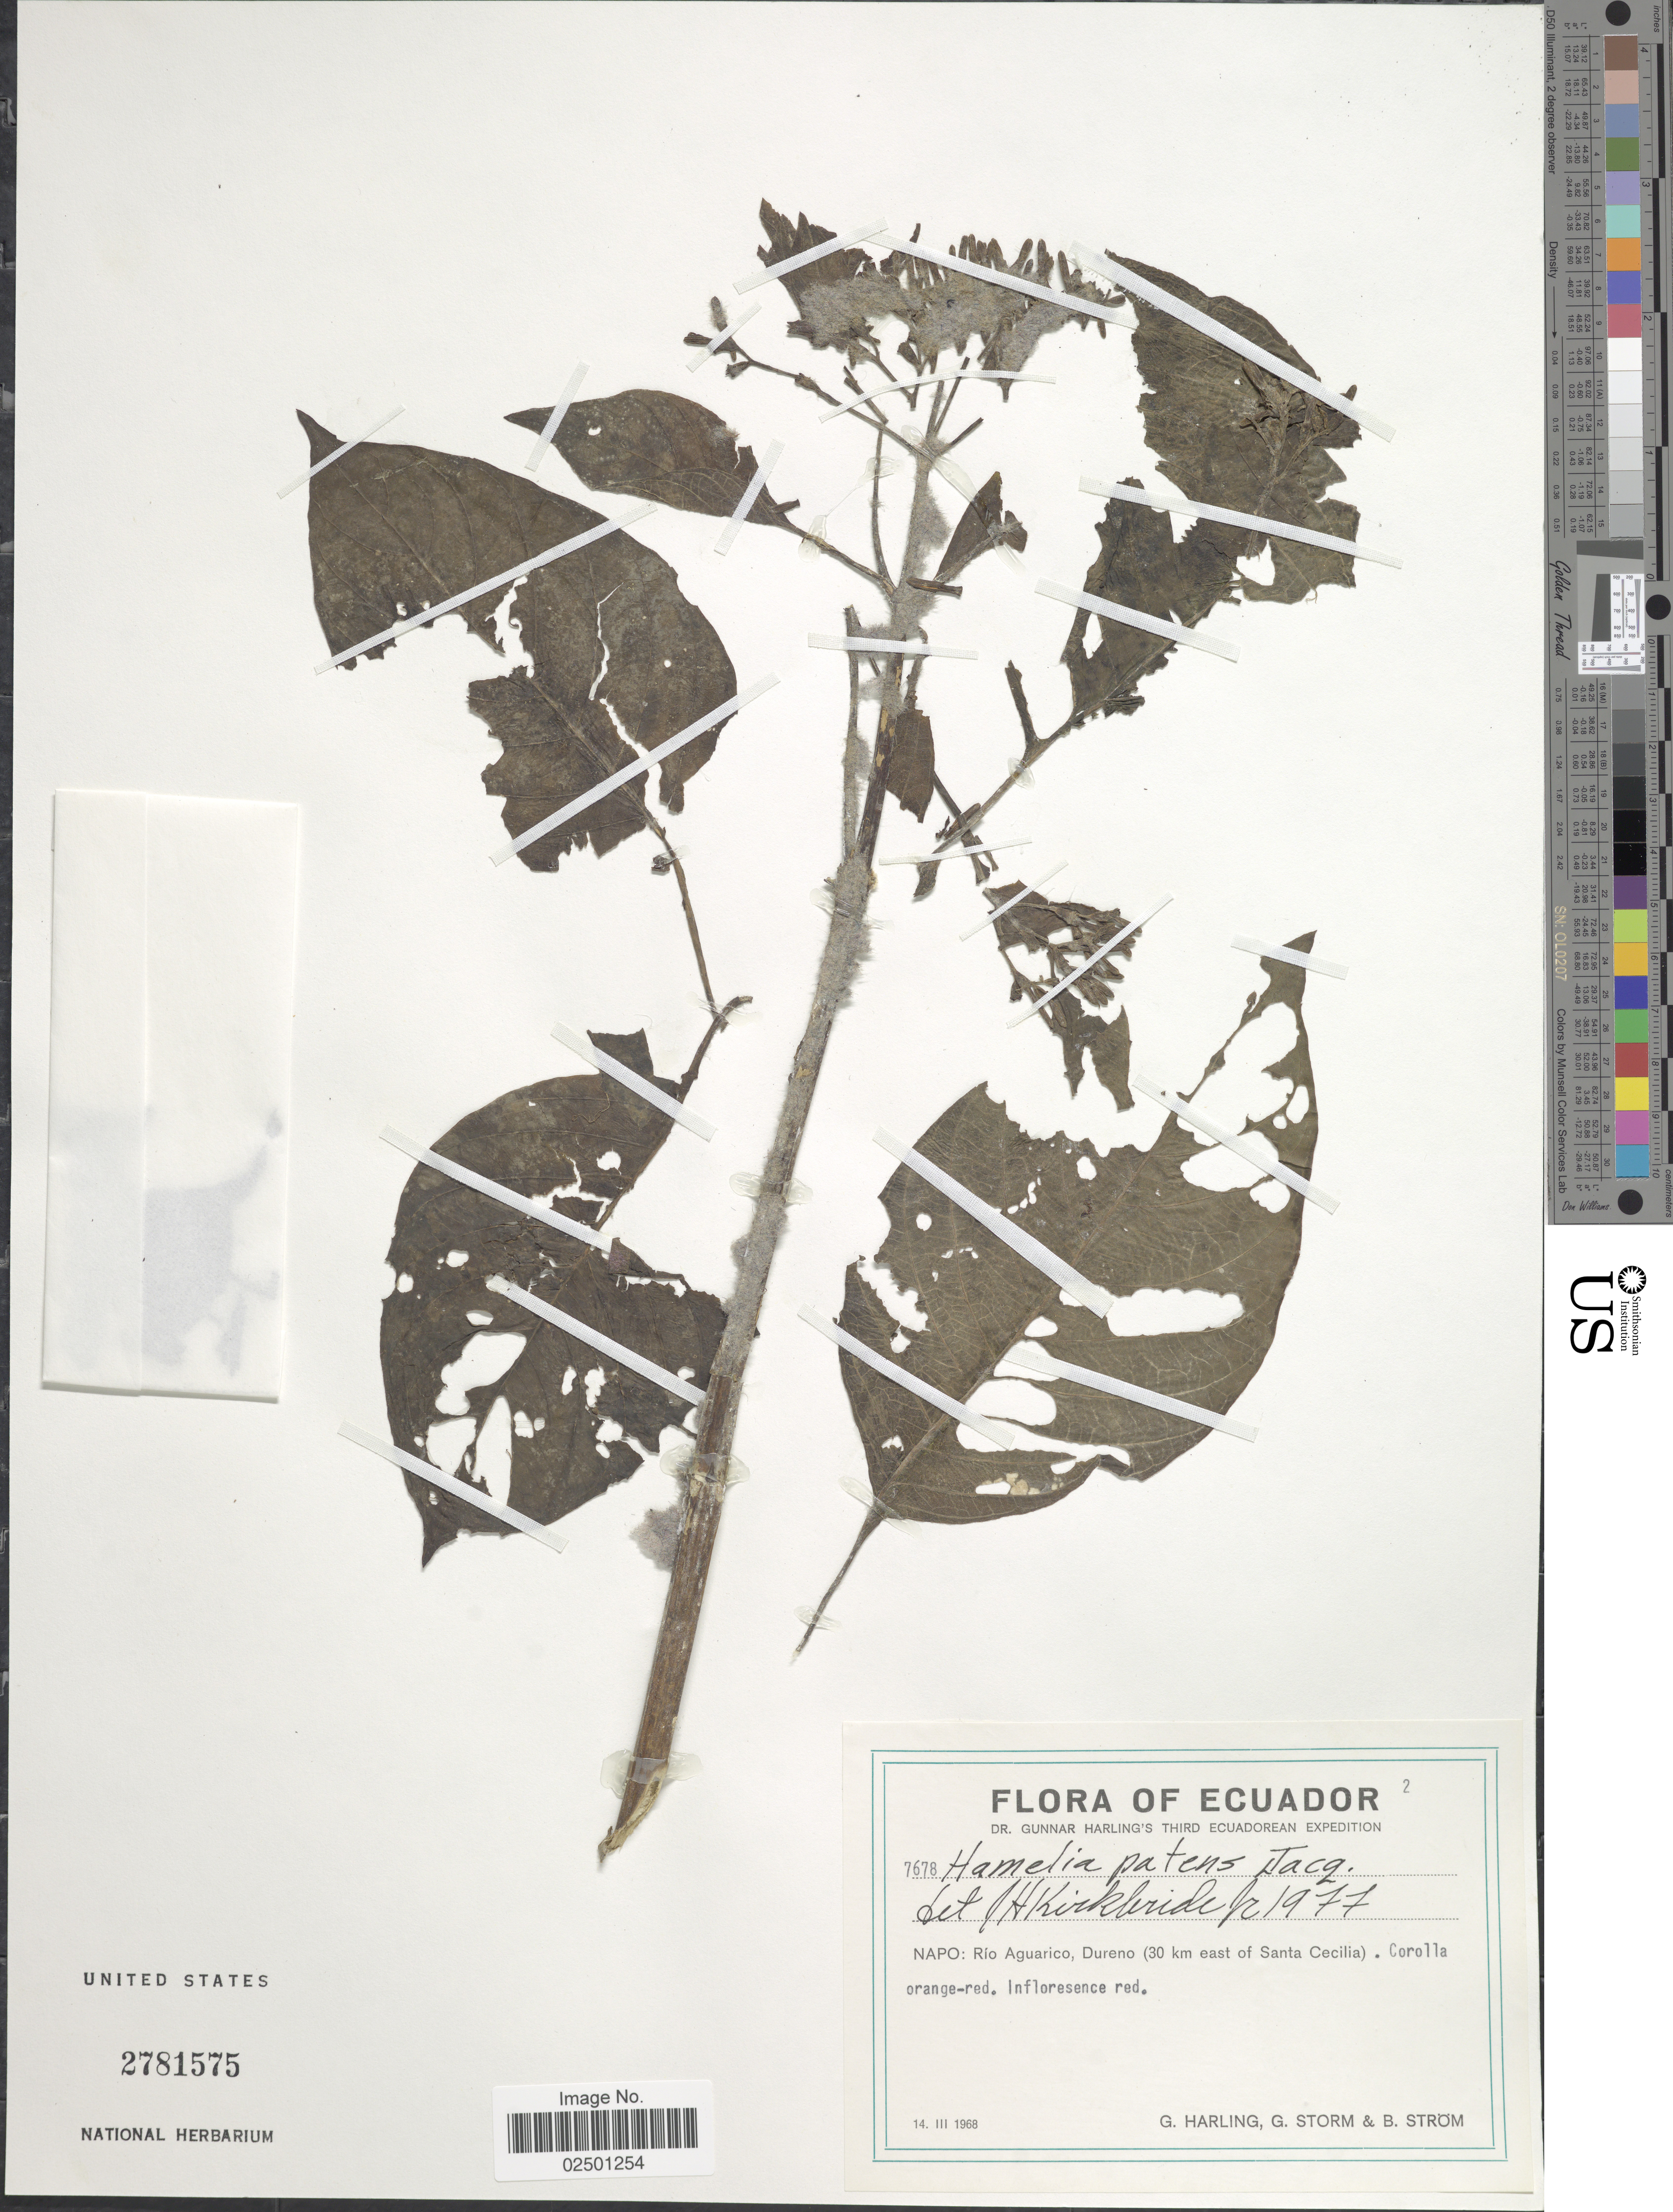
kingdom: Plantae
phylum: Tracheophyta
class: Magnoliopsida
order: Gentianales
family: Rubiaceae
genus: Hamelia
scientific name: Hamelia patens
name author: Jacq.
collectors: G. Harling, G. Storm & B. Ström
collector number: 7678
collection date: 1968-03-14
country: Ecuador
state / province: Napo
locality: Rio Aguarico, Dureno (30 km east of Santa Cecilia).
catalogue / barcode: US 2781575